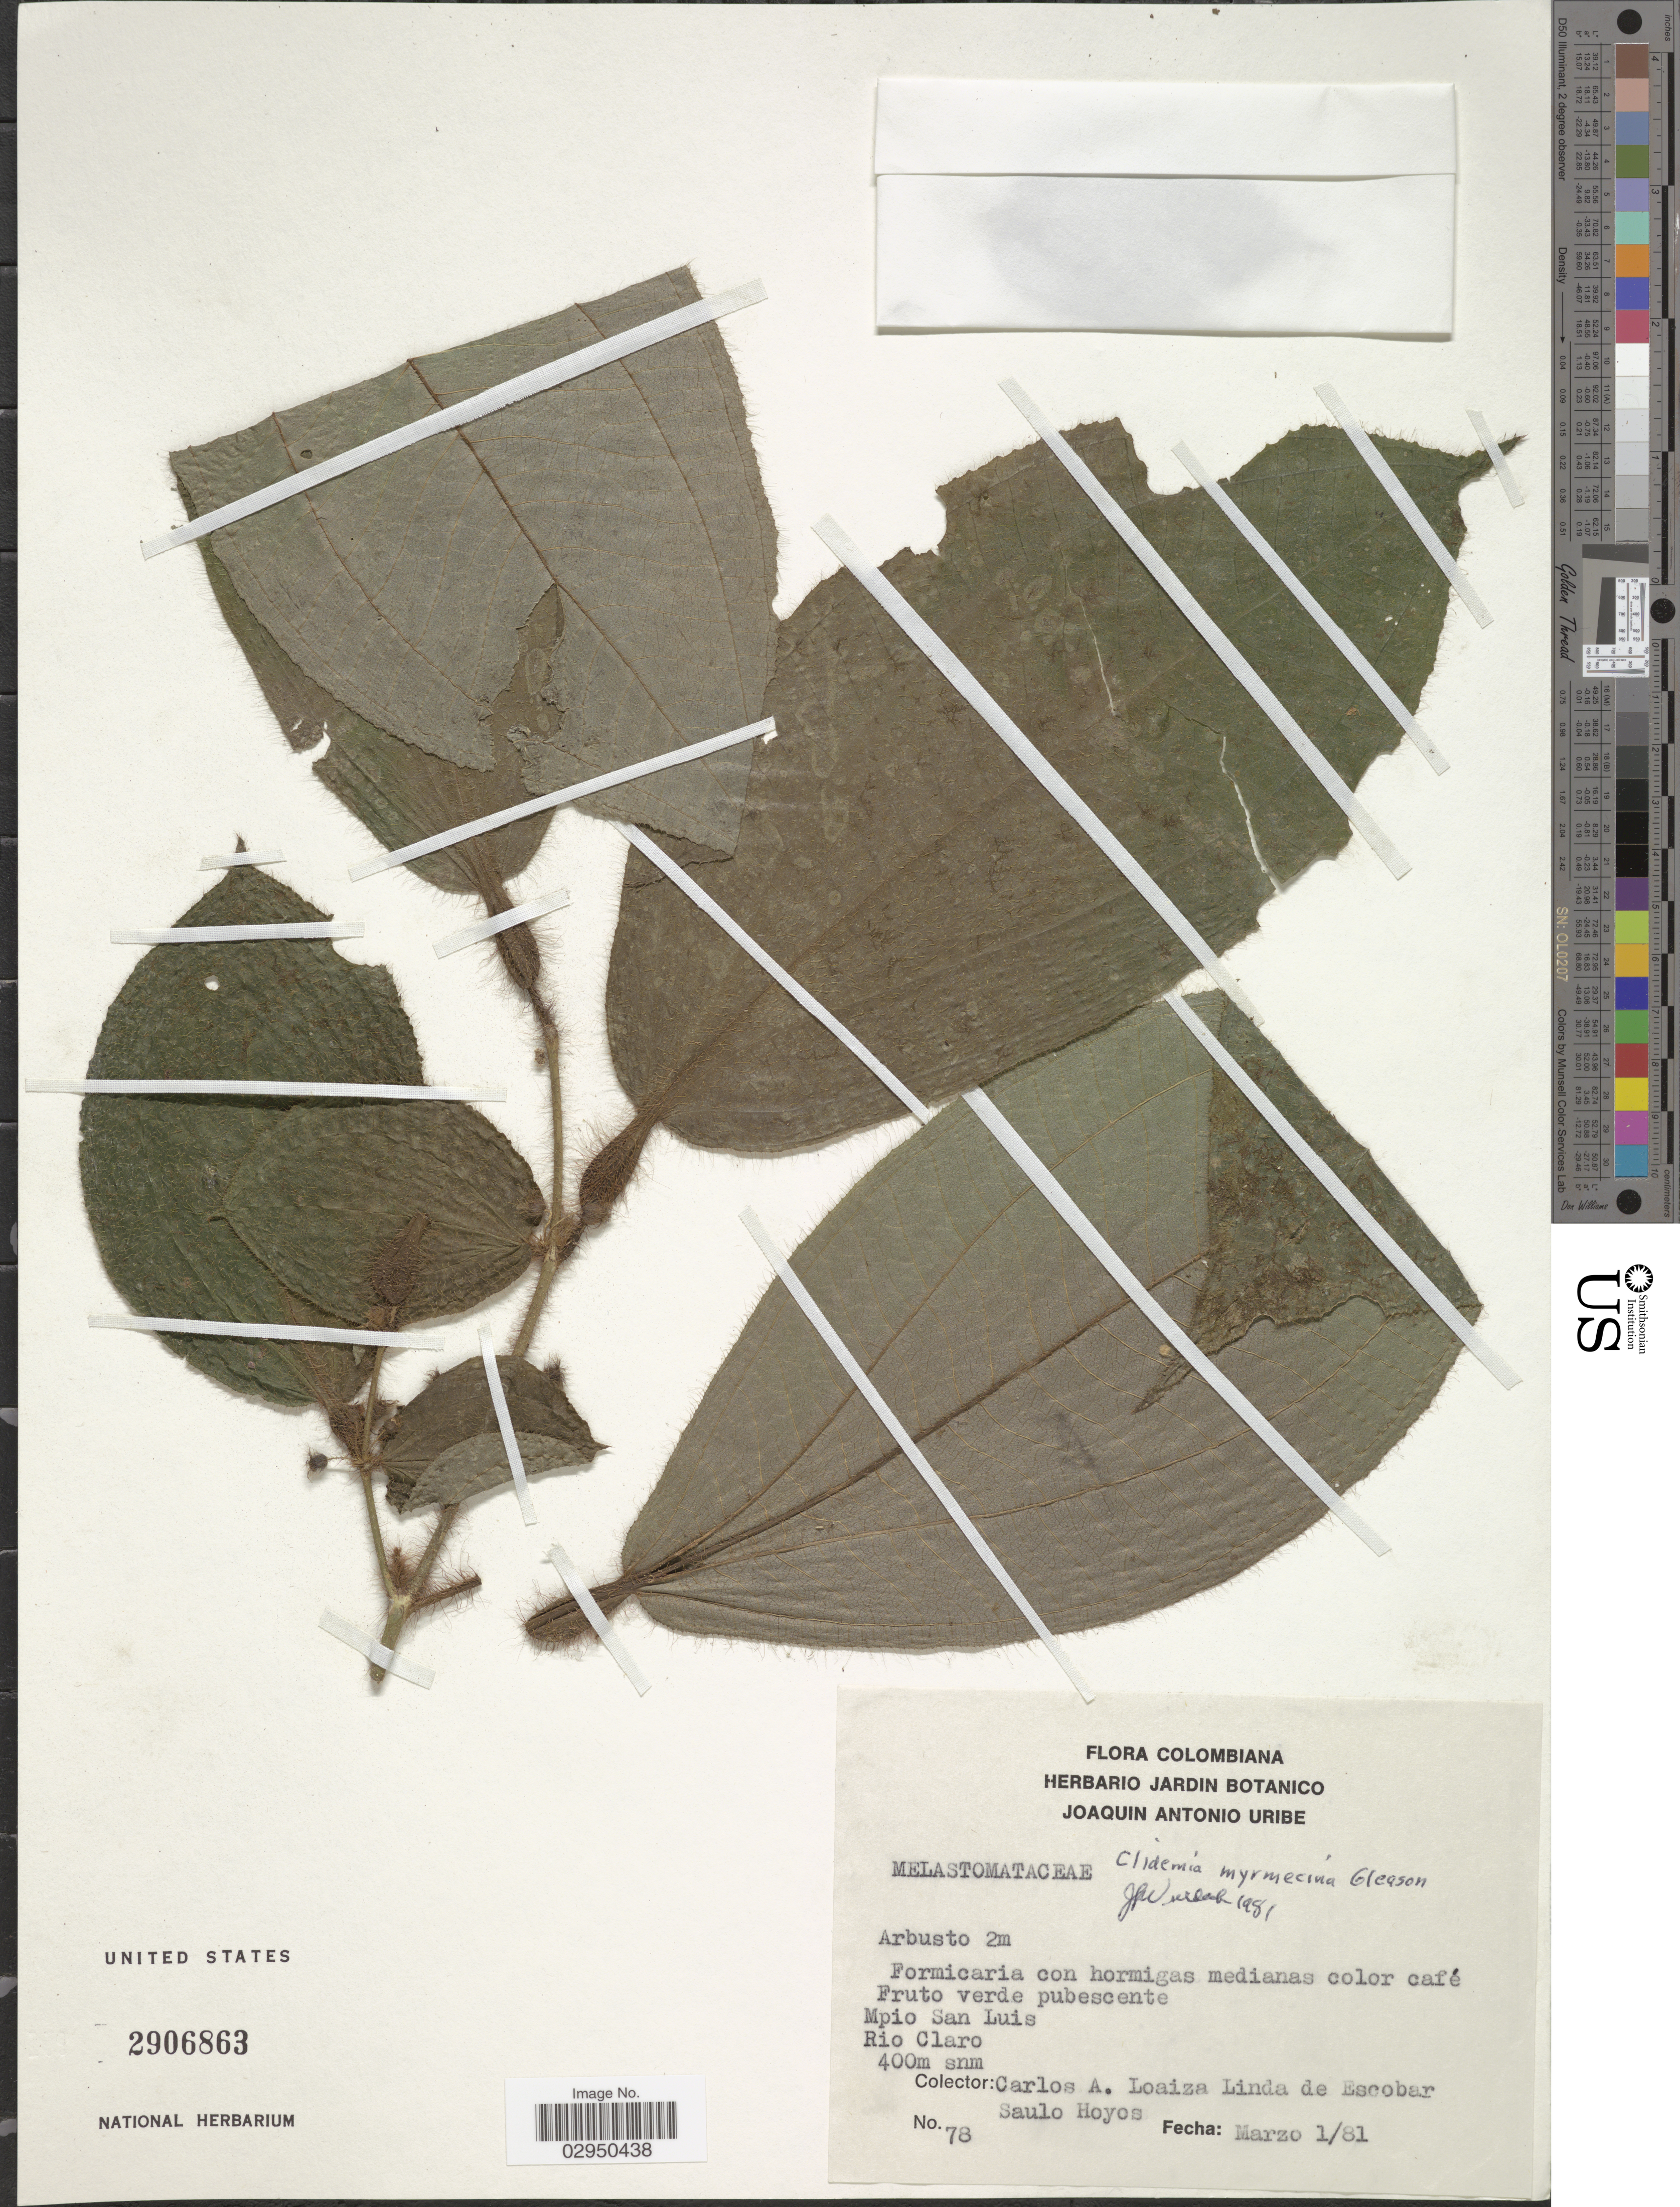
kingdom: Plantae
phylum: Tracheophyta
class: Magnoliopsida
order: Myrtales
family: Melastomataceae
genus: Clidemia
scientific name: Clidemia myrmecina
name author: Gleason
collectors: C. Loaiza P., L. K. de Escobar & S. Hoyos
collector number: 78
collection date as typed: Transcribed d/m/y: 1/3/81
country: Colombia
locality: Mpio San Luis, Rio Claro.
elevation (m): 400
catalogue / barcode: US 2906863